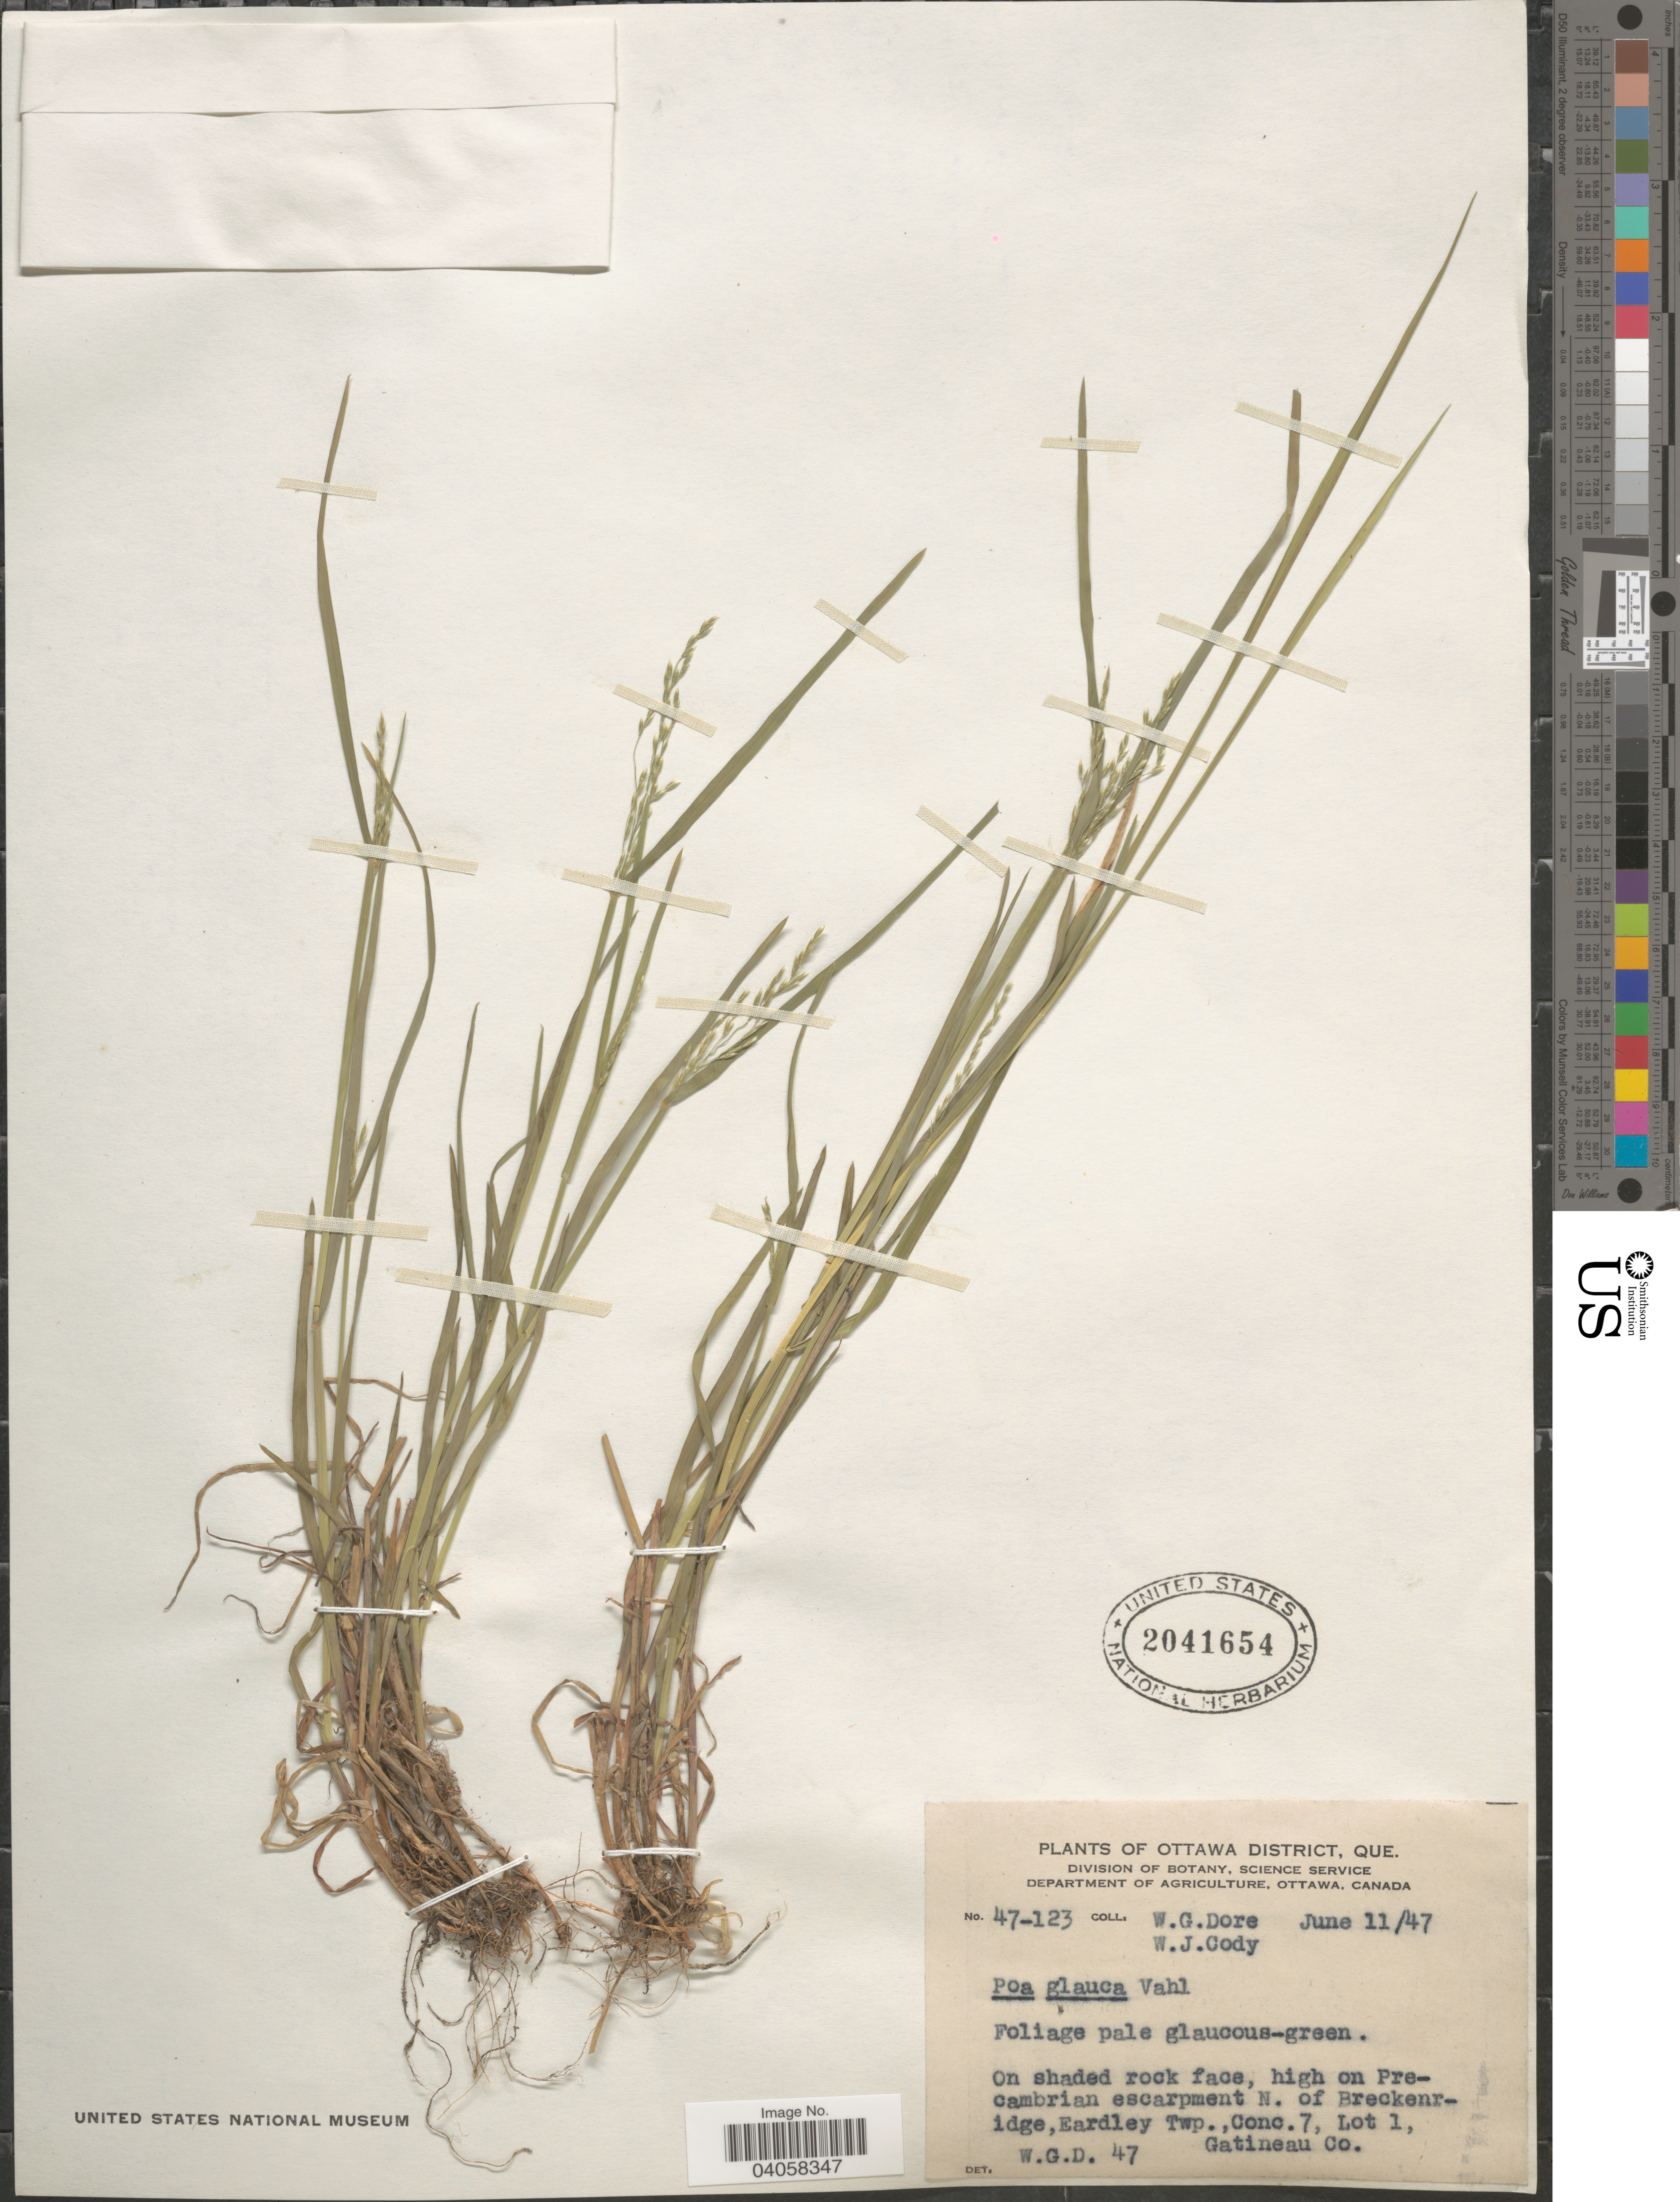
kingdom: Plantae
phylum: Tracheophyta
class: Liliopsida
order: Poales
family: Poaceae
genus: Poa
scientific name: Poa glauca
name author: Vahl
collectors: W. Dore & W. Cody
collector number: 47-123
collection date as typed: Transcribed d/m/y: 11/6/47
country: Canada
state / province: Quebec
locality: Ottawa District. On shaded rock face, high on Precambrian escarpment N. of Breckenridge, Eardley Twp., Conc. 7, Lot 1, Gatineau Co.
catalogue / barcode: US 2041654